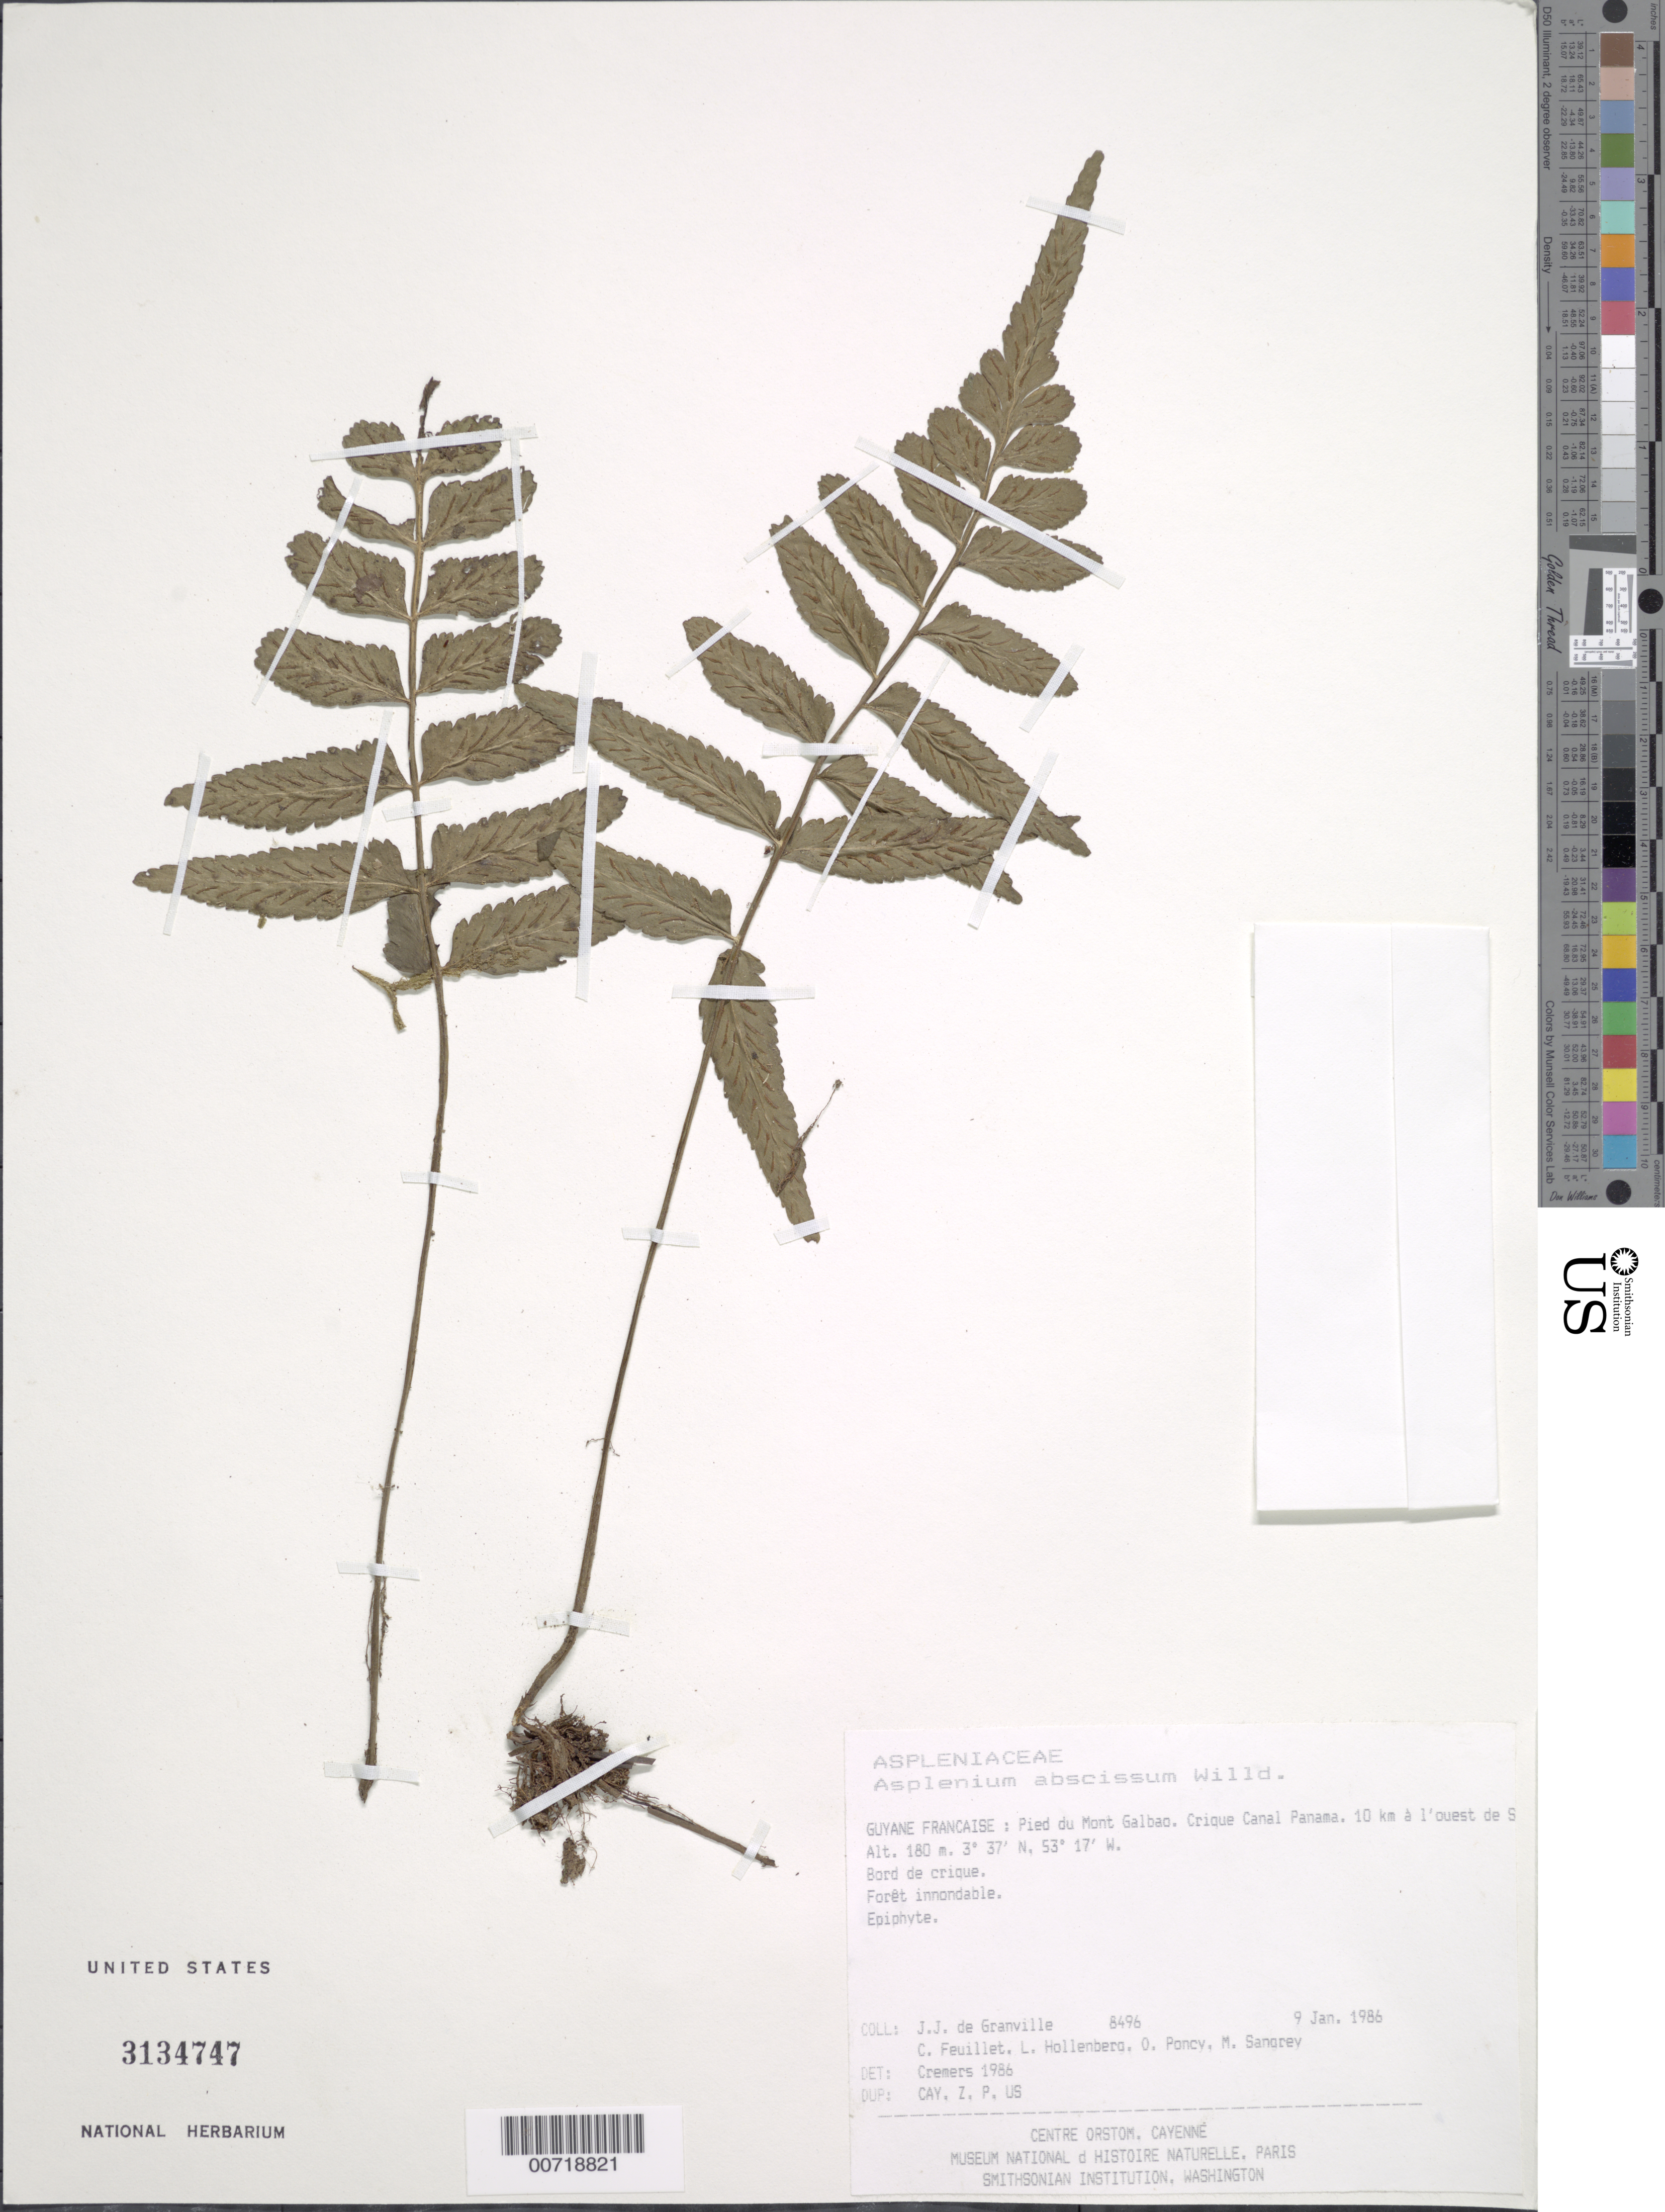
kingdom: Plantae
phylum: Tracheophyta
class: Polypodiopsida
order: Polypodiales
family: Aspleniaceae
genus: Asplenium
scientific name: Asplenium abscissum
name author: Willd.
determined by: Cremers, Georges A.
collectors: J.-J. de Granville, C. Feuillet, L. Hollenberg, O. Poncy & M. S. Sangrey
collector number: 8496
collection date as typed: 9-Jan-86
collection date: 1986-01-09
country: French Guiana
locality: Pied du Mont Galbao. Crique Canal Panama. 10 km à l'ouest de Saül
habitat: Forêt innondable, bord de crique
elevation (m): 180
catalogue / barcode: US 3134747